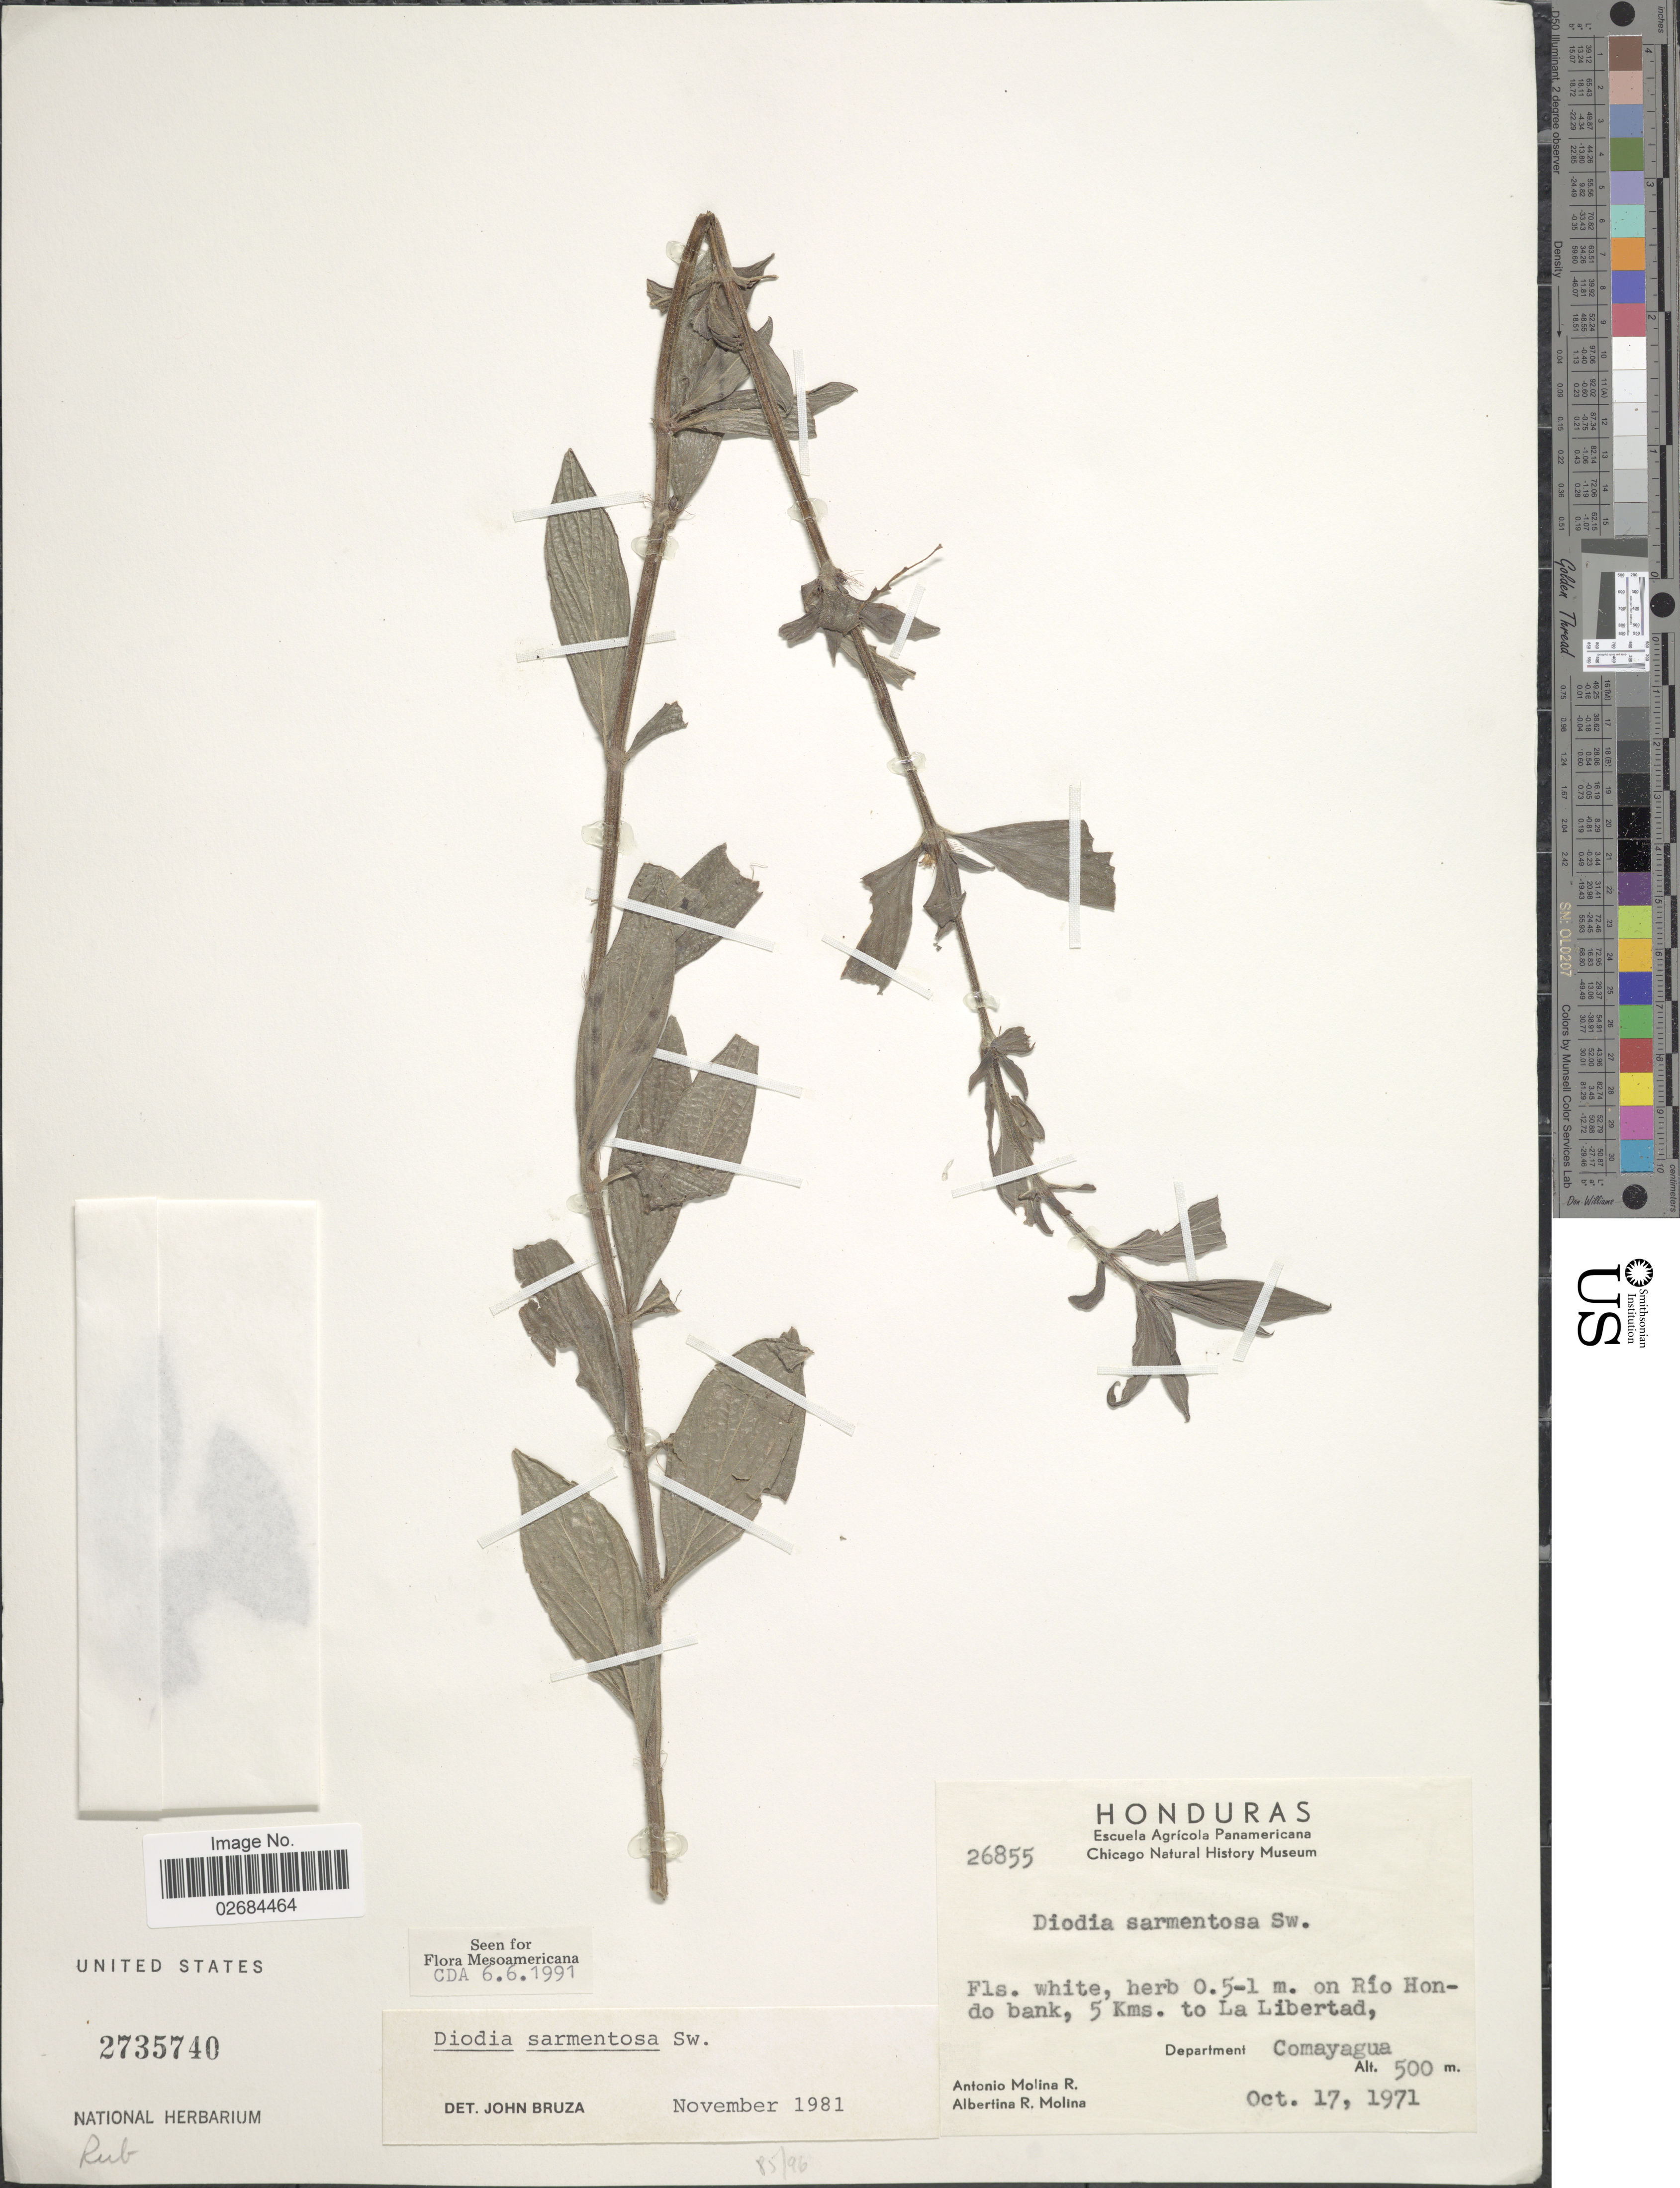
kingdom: Plantae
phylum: Tracheophyta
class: Magnoliopsida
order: Gentianales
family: Rubiaceae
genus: Diodia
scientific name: Diodia sarmentosa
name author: Sw.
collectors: A. Molina R. & A. R. Molina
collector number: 26855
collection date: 1971-10-17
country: Honduras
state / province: Comayagua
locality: Río Hondo bank, 5 Kms. to La Libertad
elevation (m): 500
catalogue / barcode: US 2735740